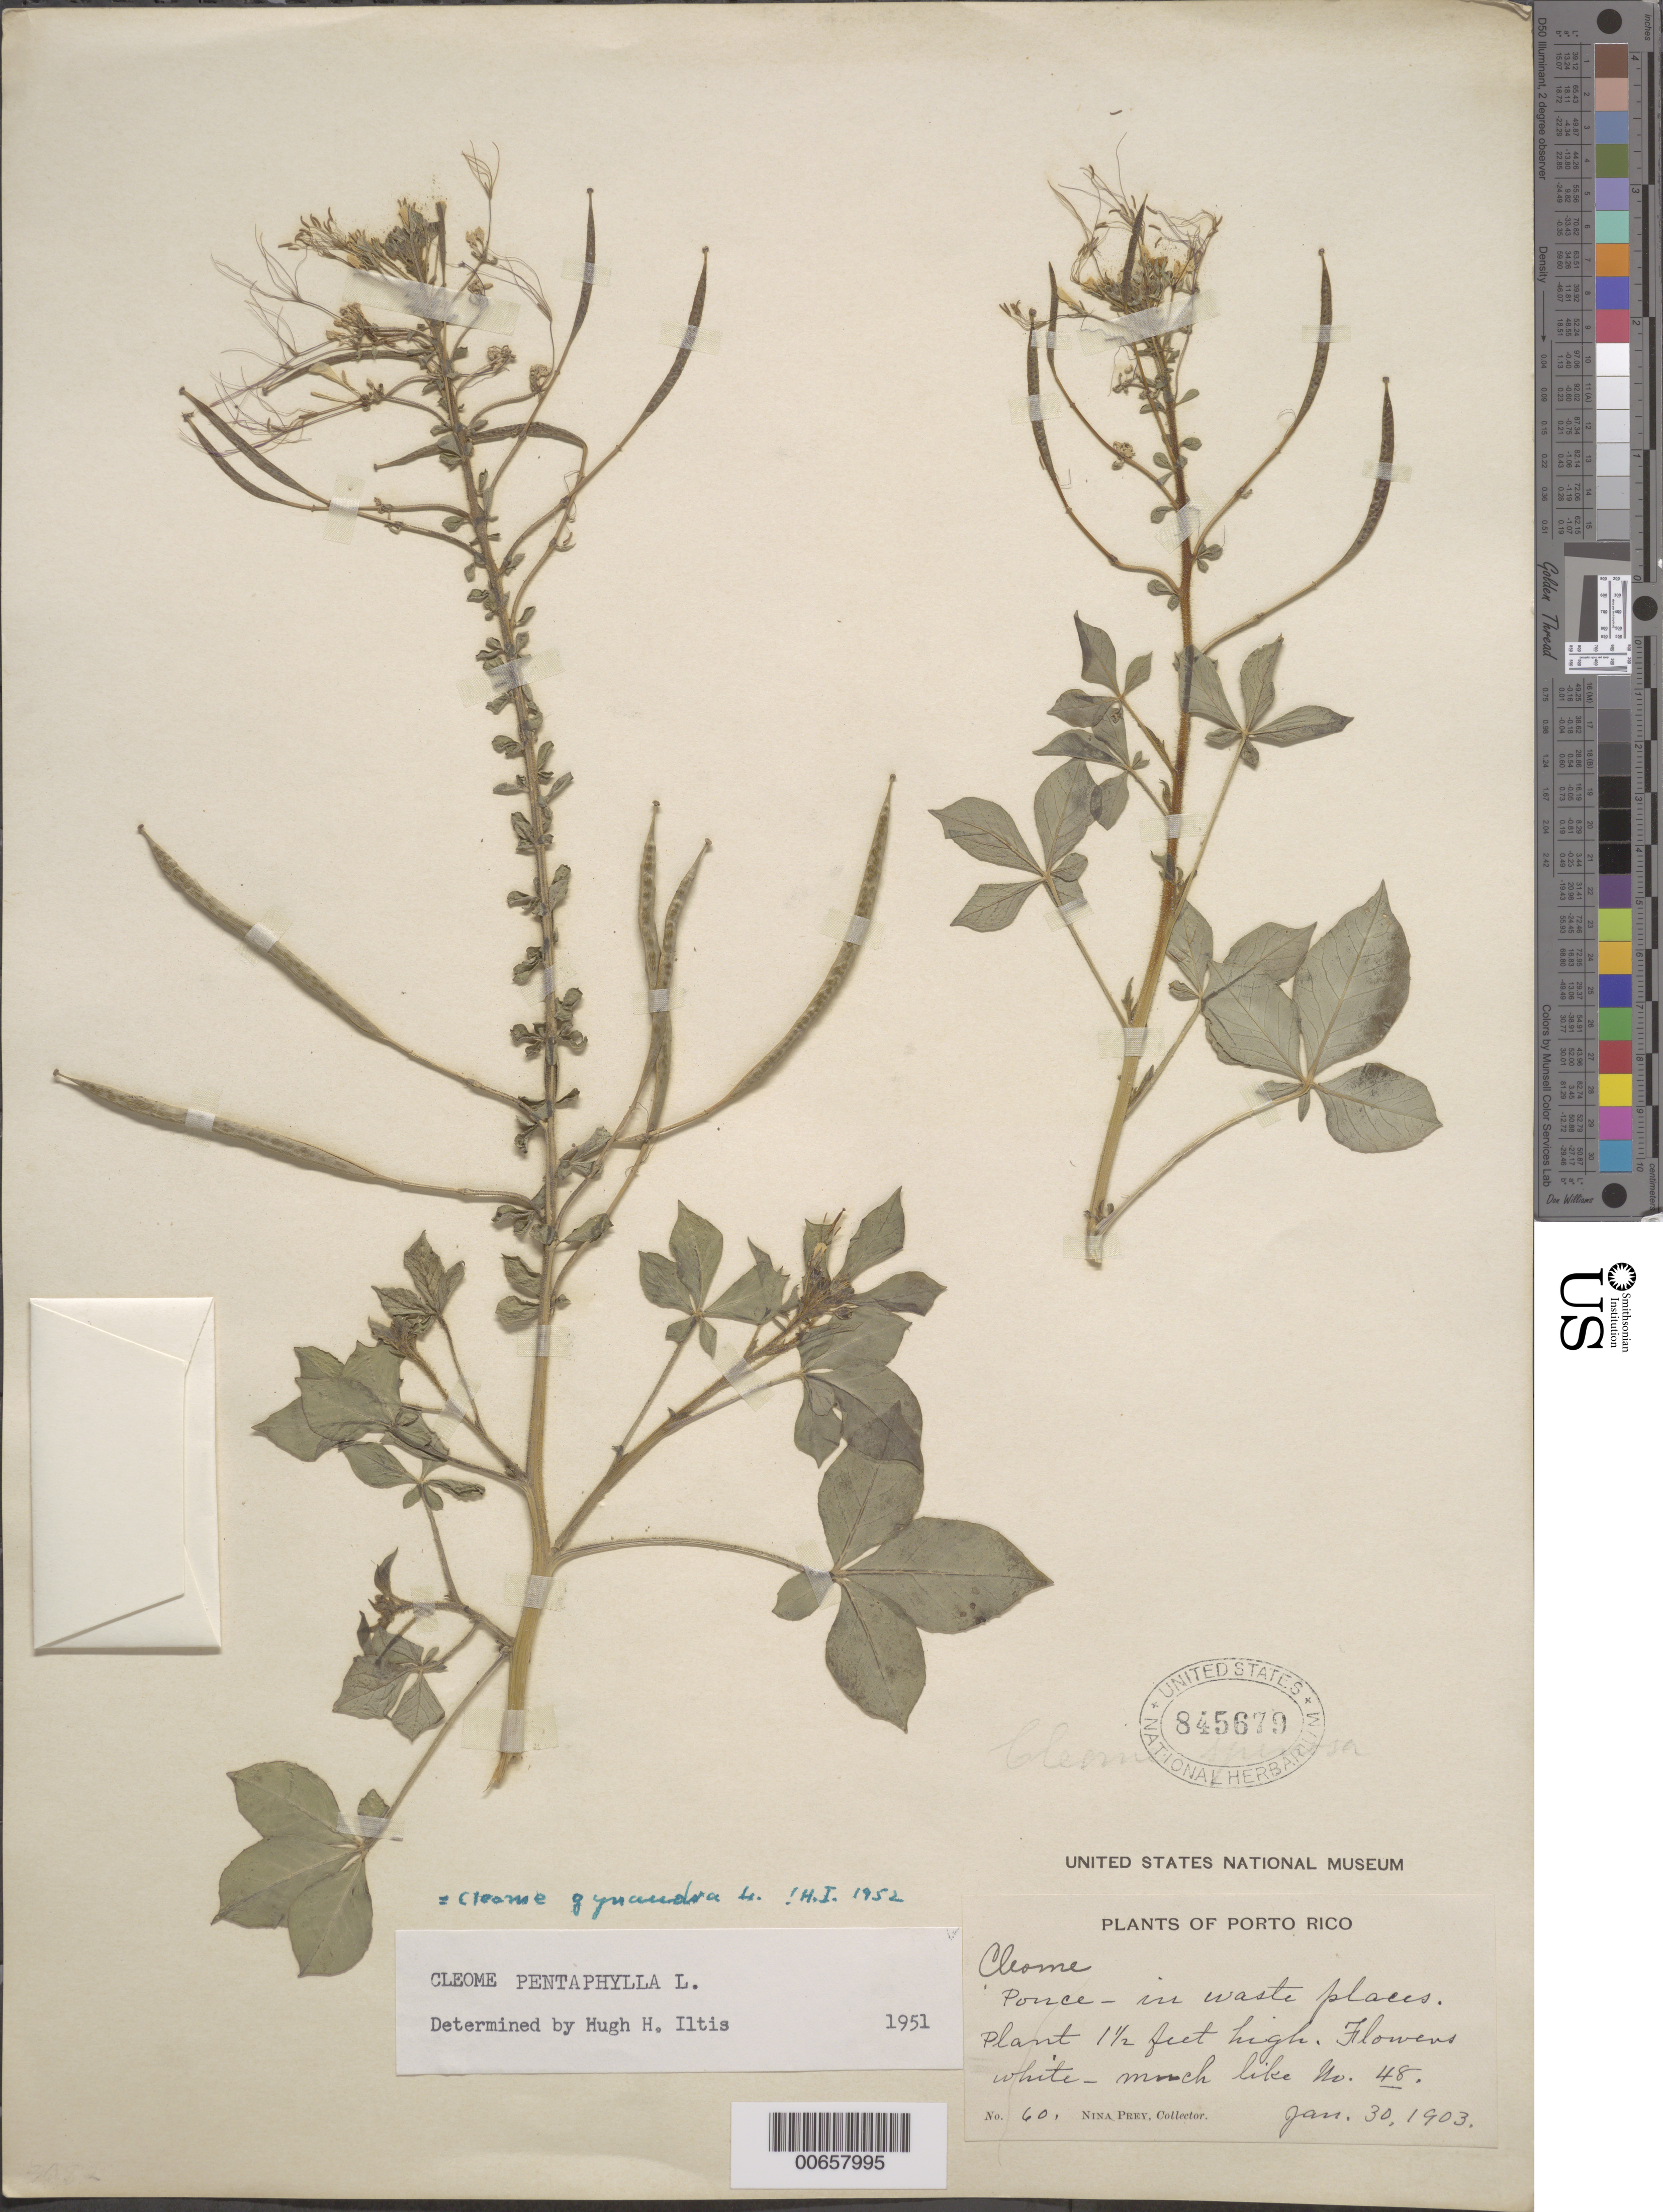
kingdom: Plantae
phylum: Tracheophyta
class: Magnoliopsida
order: Brassicales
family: Cleomaceae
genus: Gynandropsis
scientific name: Gynandropsis gynandra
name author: (L.) Briq.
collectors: N. Prey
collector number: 60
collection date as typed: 30 Jan 1903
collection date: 1903-01-30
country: Puerto Rico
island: Greater Antilles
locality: Ponce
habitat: Waste places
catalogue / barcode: US 845679